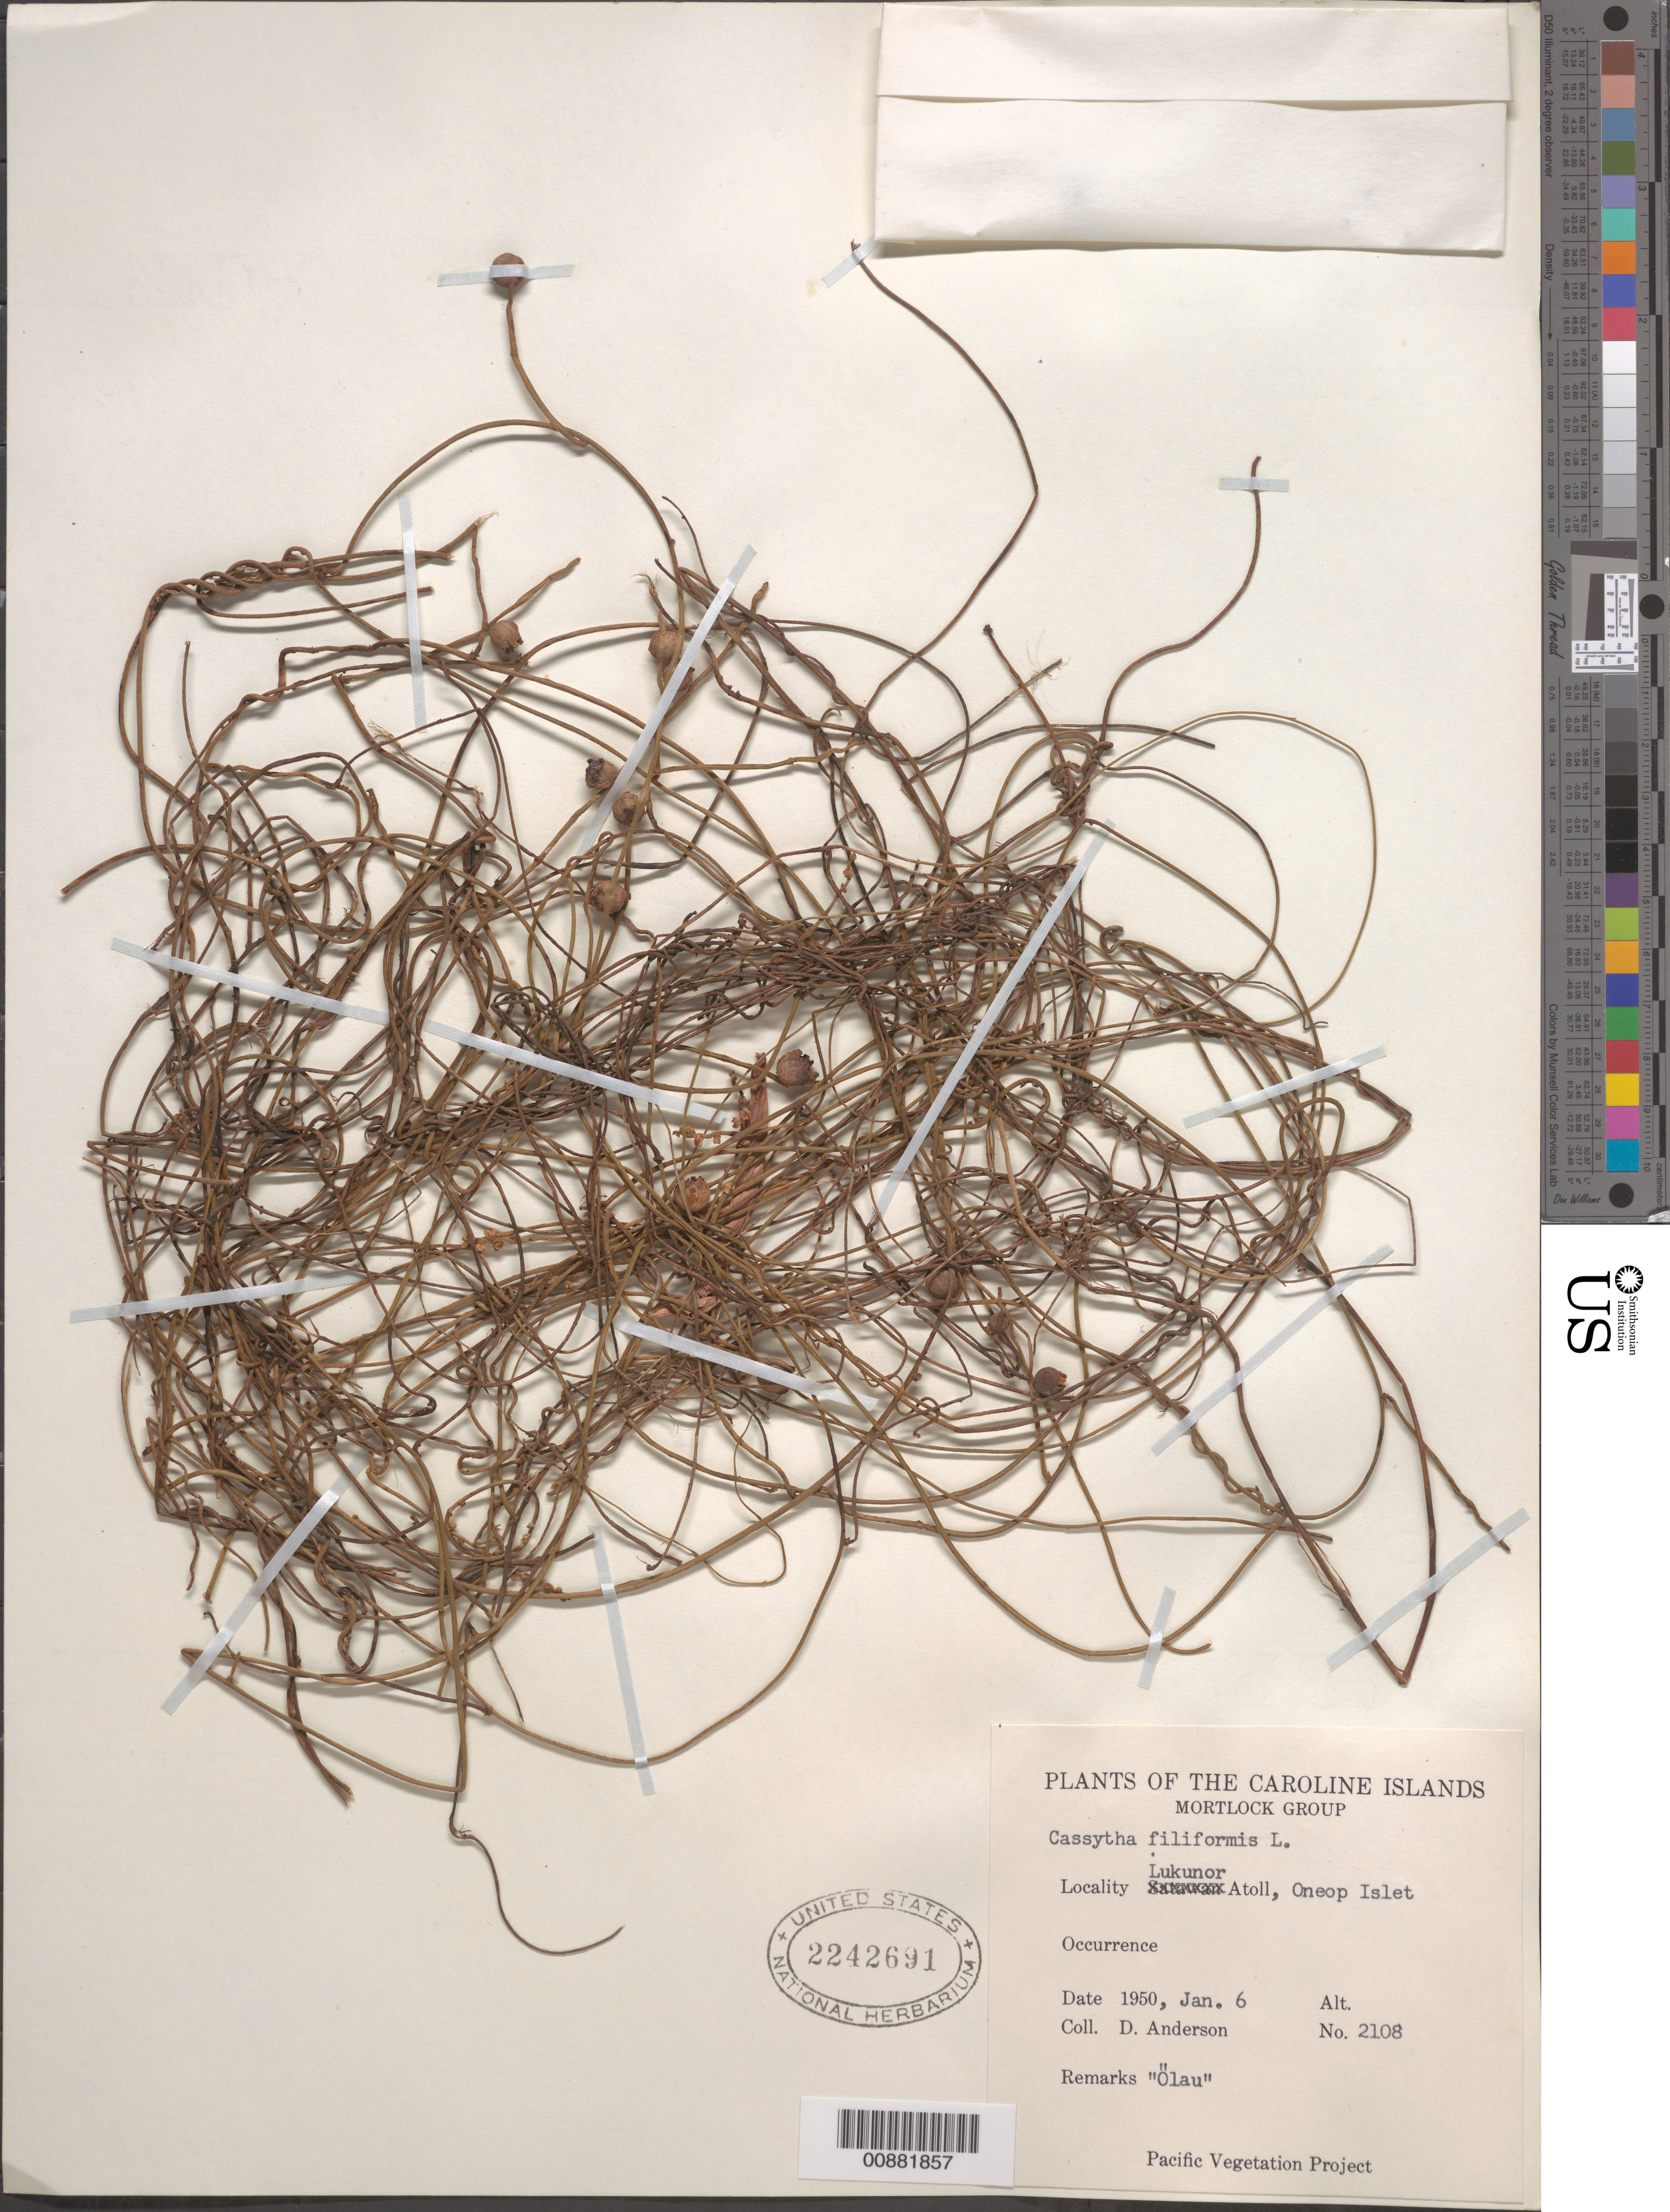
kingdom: Plantae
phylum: Tracheophyta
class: Magnoliopsida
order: Laurales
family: Lauraceae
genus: Cassytha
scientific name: Cassytha filiformis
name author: L.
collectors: D. Anderson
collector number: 2108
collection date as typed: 06 Jan 1950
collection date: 1950-01-06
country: Micronesia, Federated States of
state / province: Truk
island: Lukunor Atoll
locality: Oneop Islet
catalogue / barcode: US 2242691